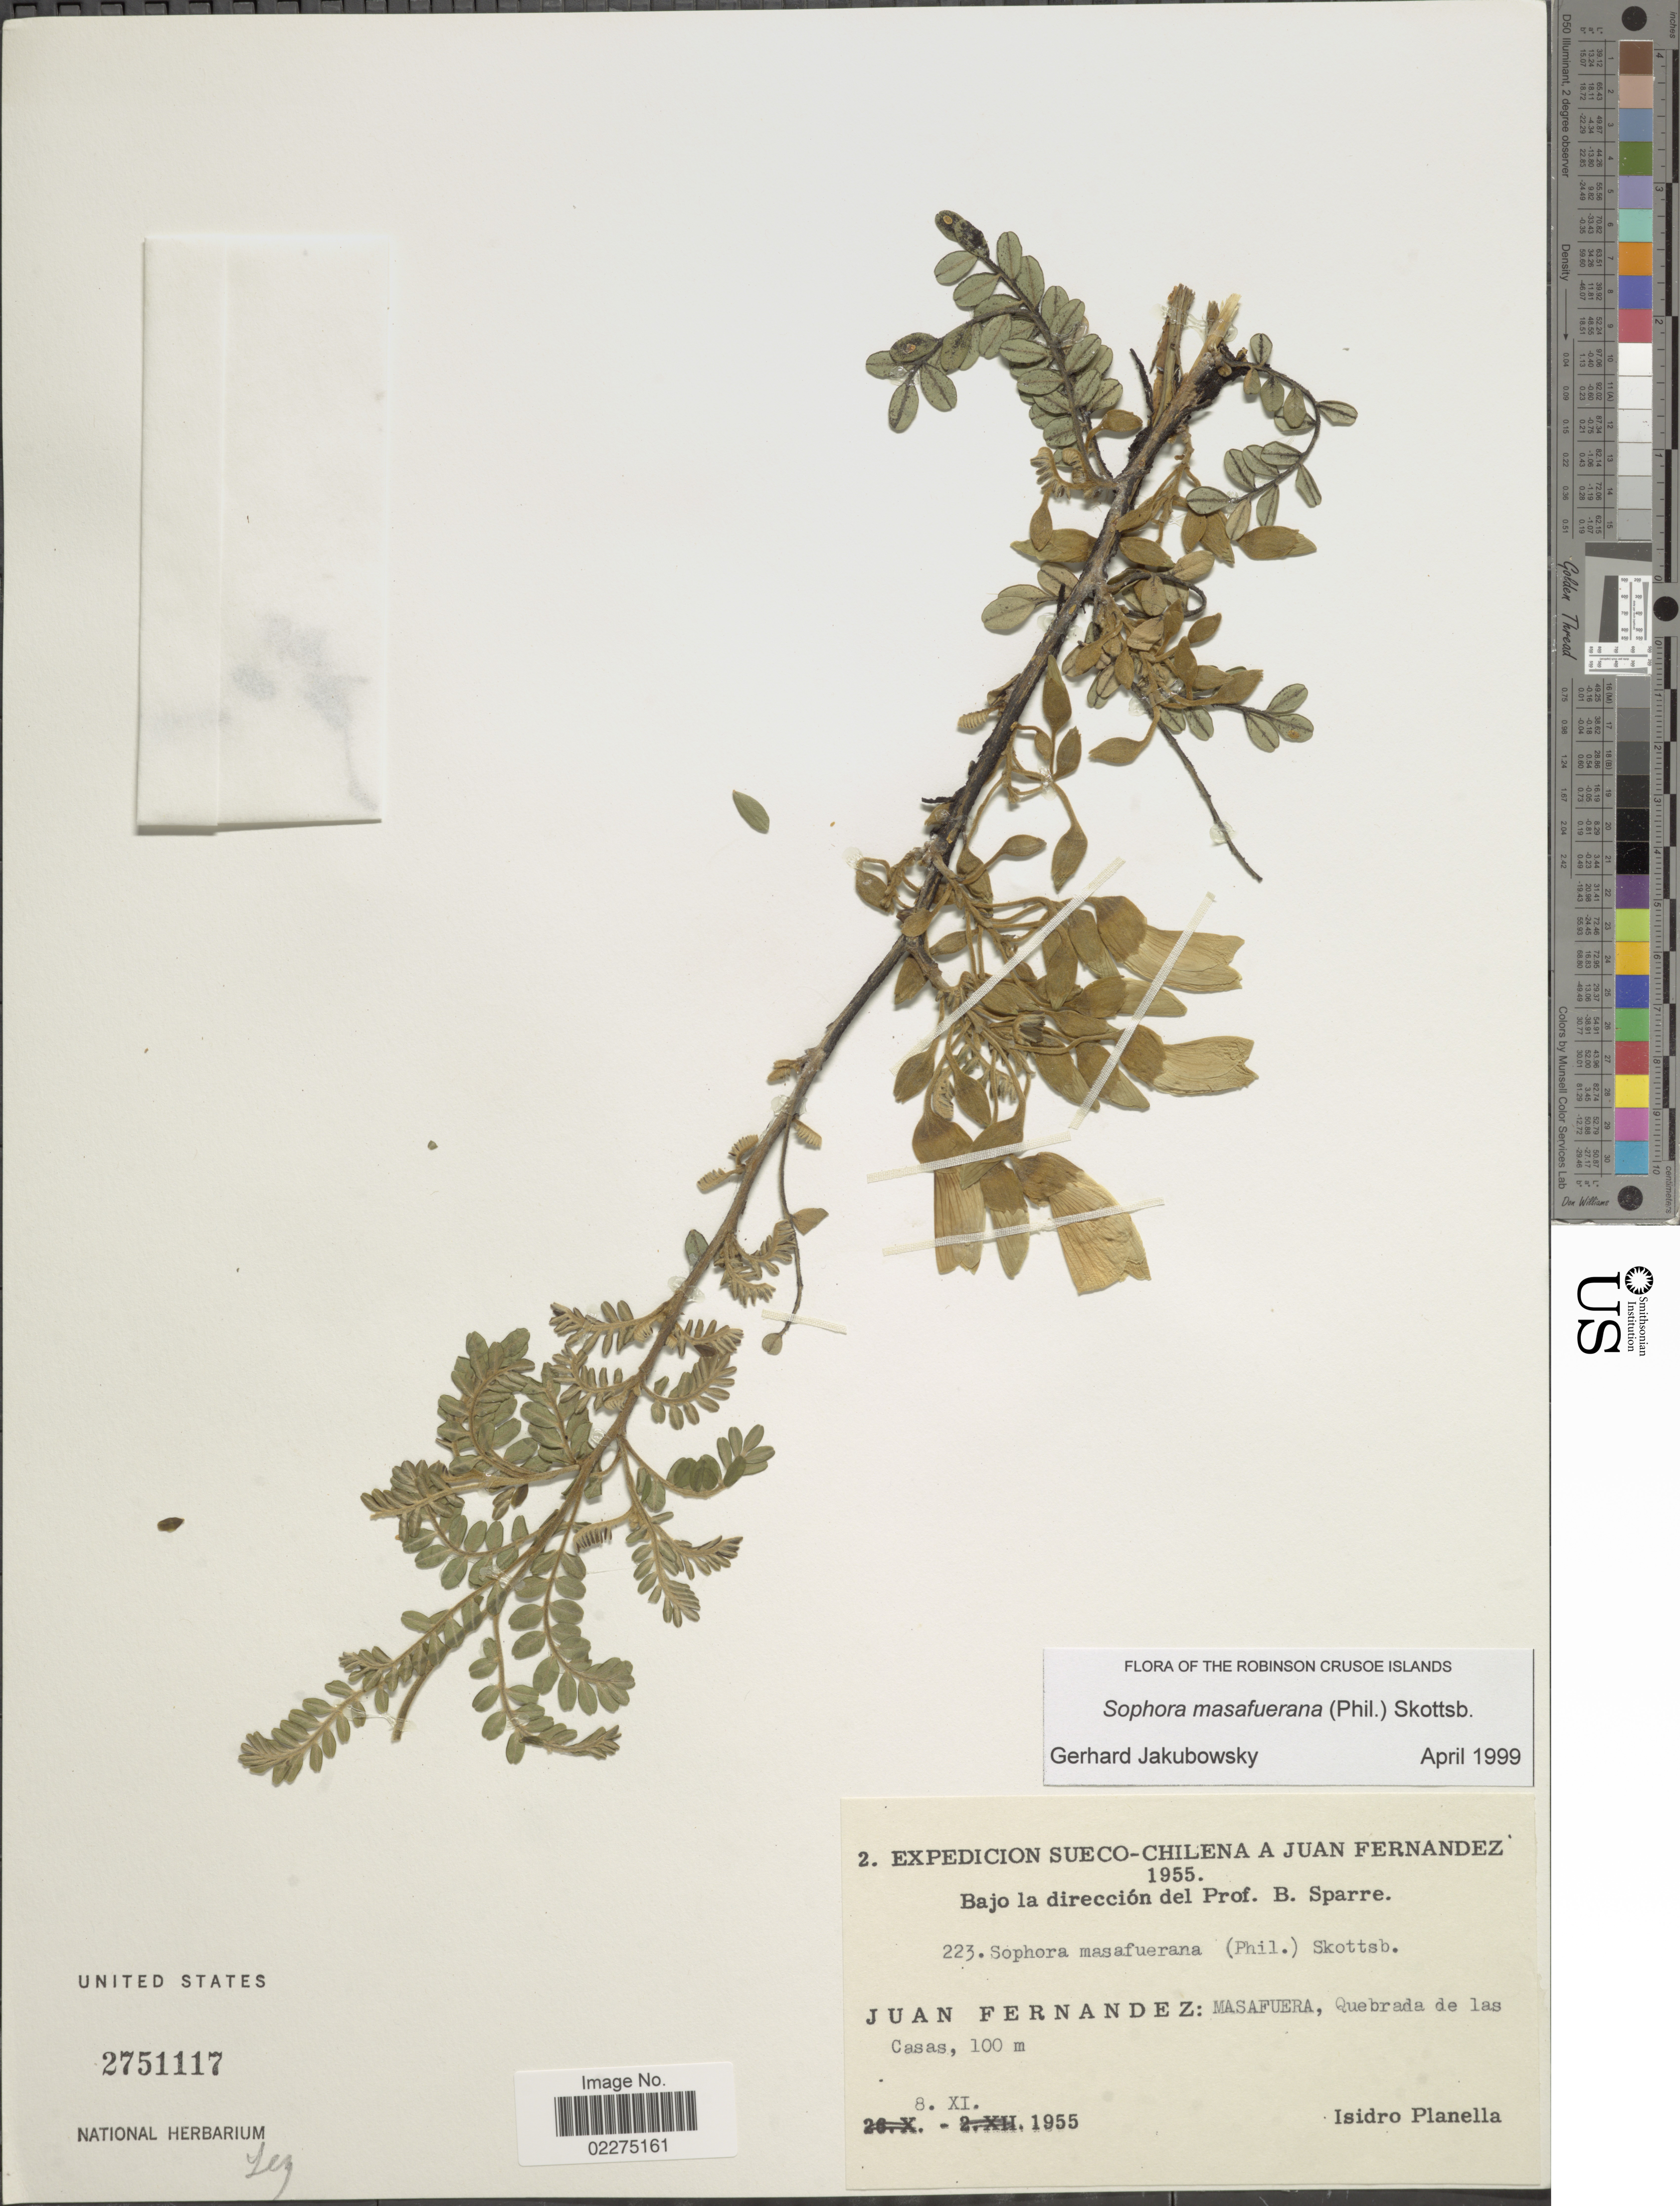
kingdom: Plantae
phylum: Tracheophyta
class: Magnoliopsida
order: Fabales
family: Fabaceae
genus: Sophora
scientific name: Sophora masafuerana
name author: (Phil.) Skottsb.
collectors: I. Planella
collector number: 223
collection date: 1955-11-08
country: Chile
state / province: Valparaíso (V)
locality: Juan Fernandez: Masafuera, Quebrada Las Casas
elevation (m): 100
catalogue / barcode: US 2751117